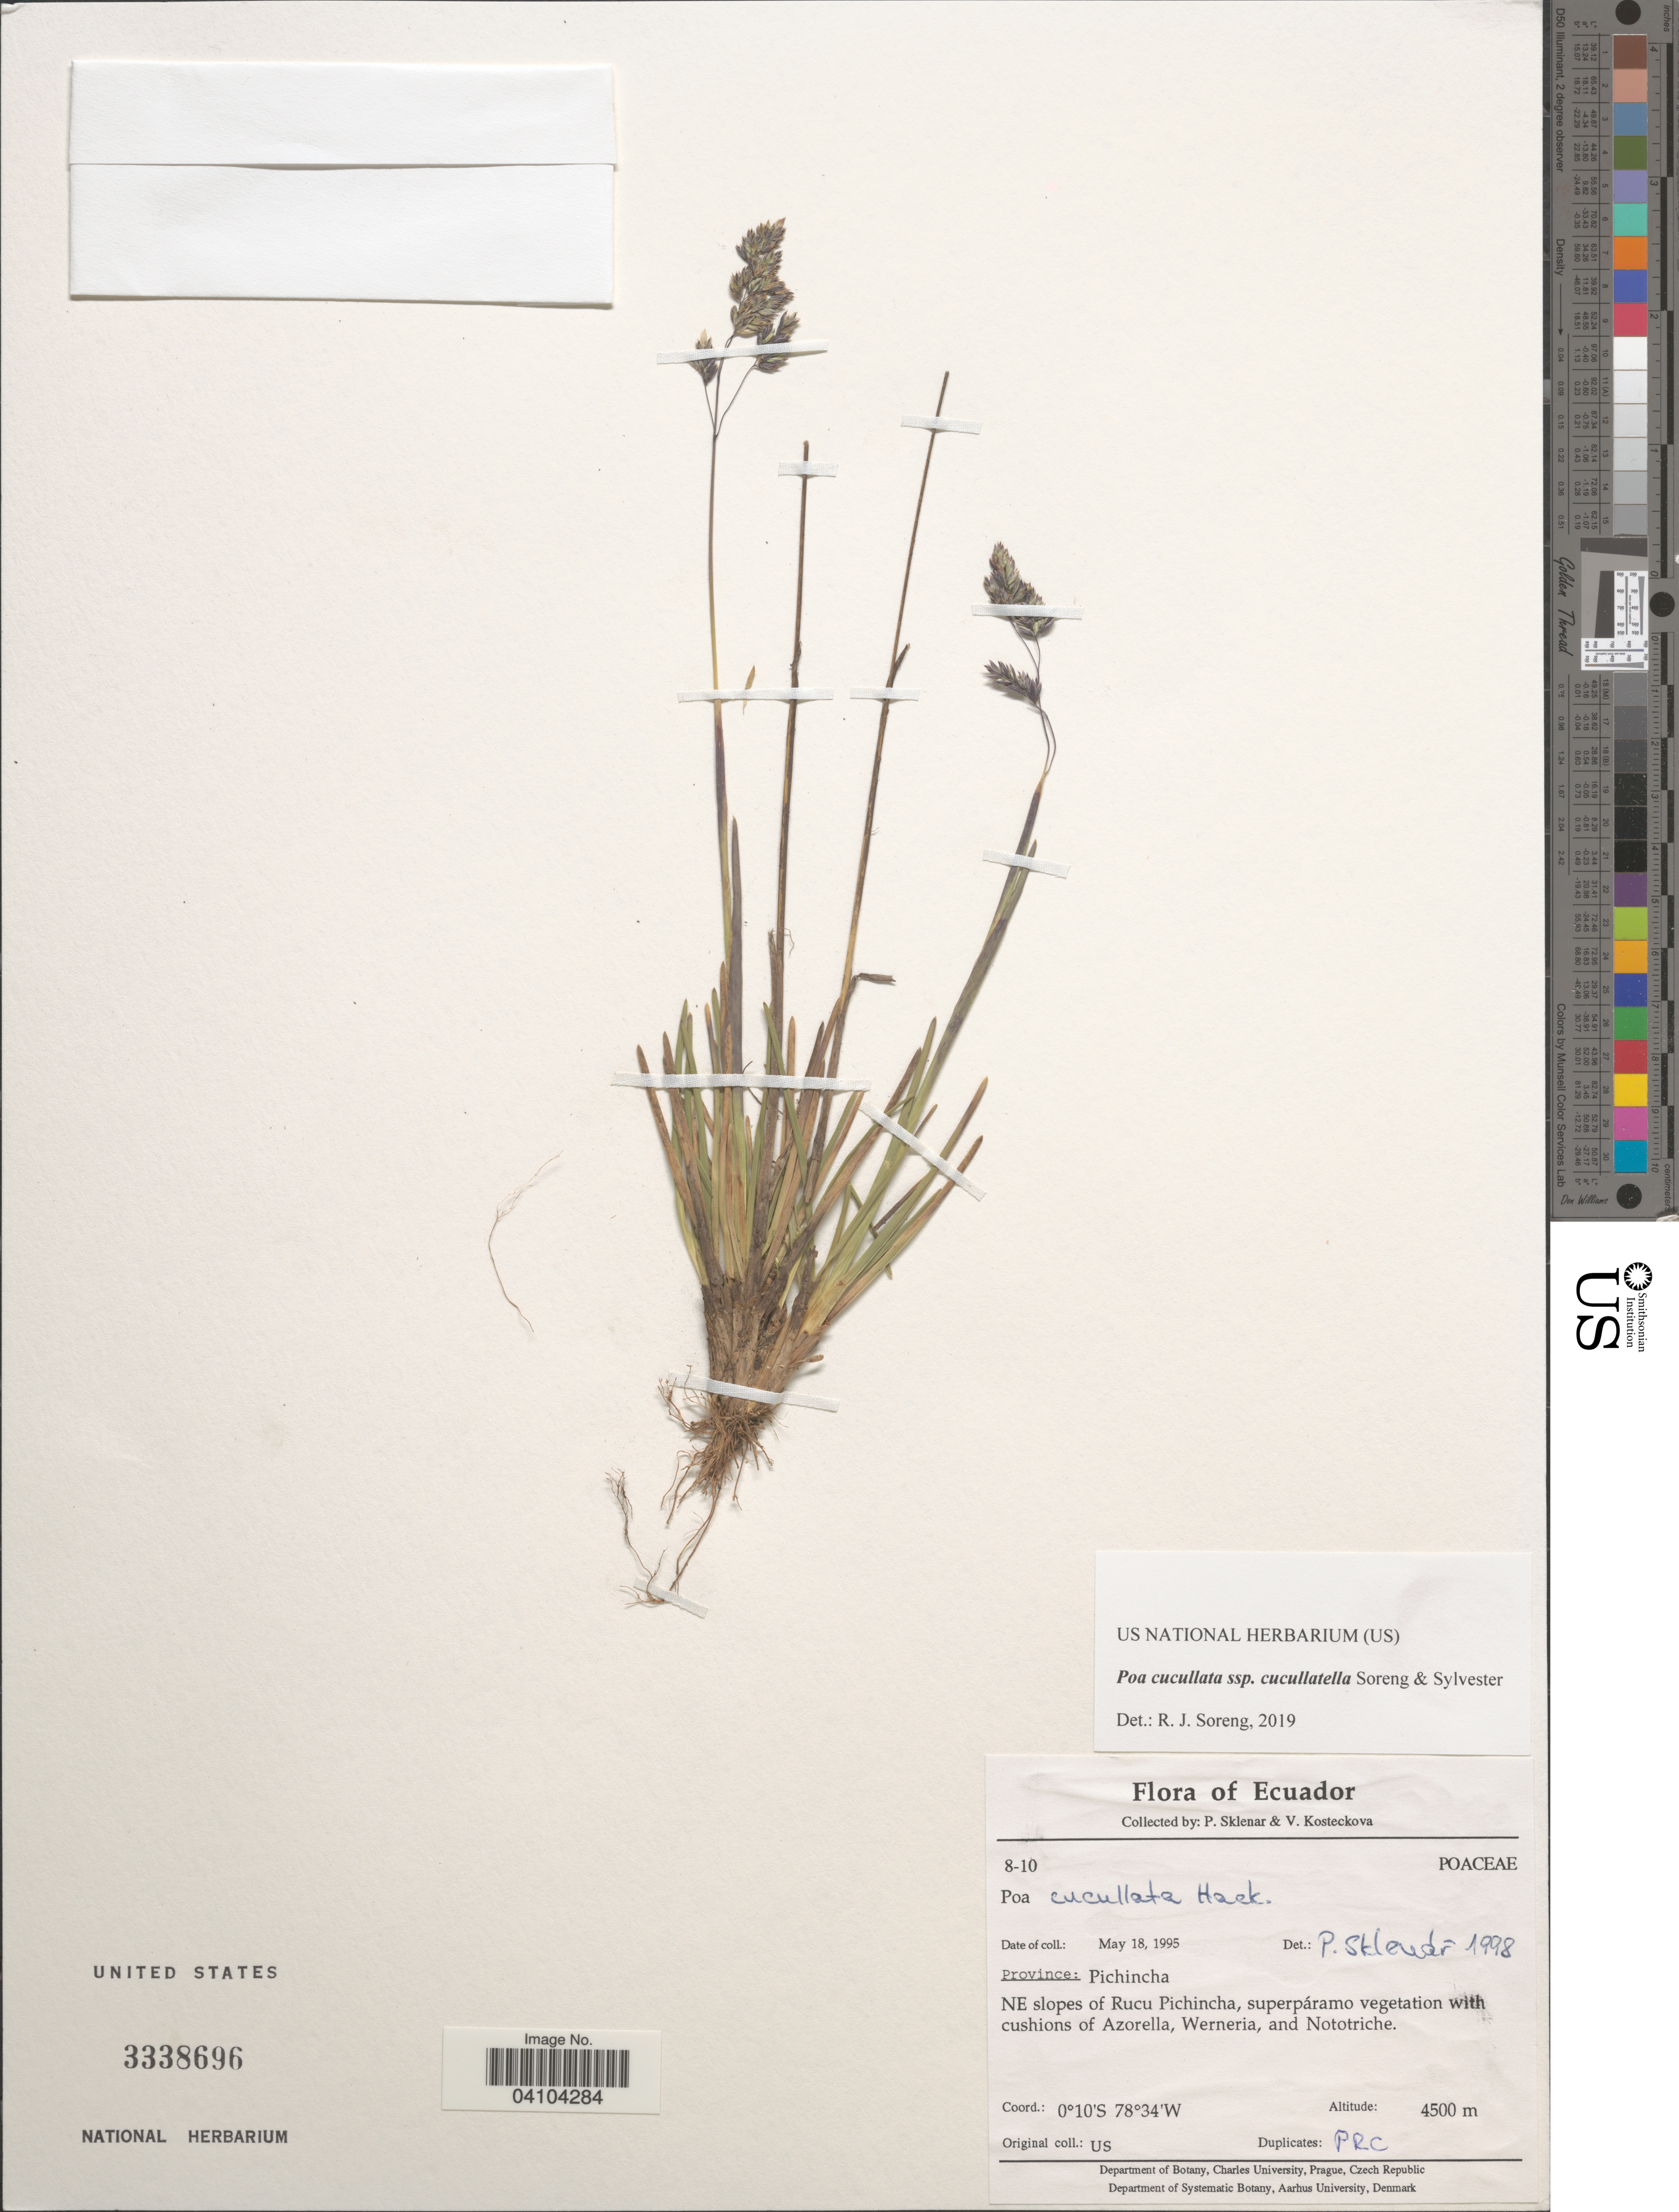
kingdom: Plantae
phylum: Tracheophyta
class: Liliopsida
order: Poales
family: Poaceae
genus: Poa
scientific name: Poa cucullata subsp. cucullatella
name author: Soreng & Sylvester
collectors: P. Sklenar & V. Kosteckova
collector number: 8-10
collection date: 1995-05-18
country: Ecuador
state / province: Pichincha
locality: NE slopes of Rucu Pichincha, superpáramo vegetation with cushions of Azorella, Werneria, and Nototriche.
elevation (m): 4500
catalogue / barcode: US 3338696